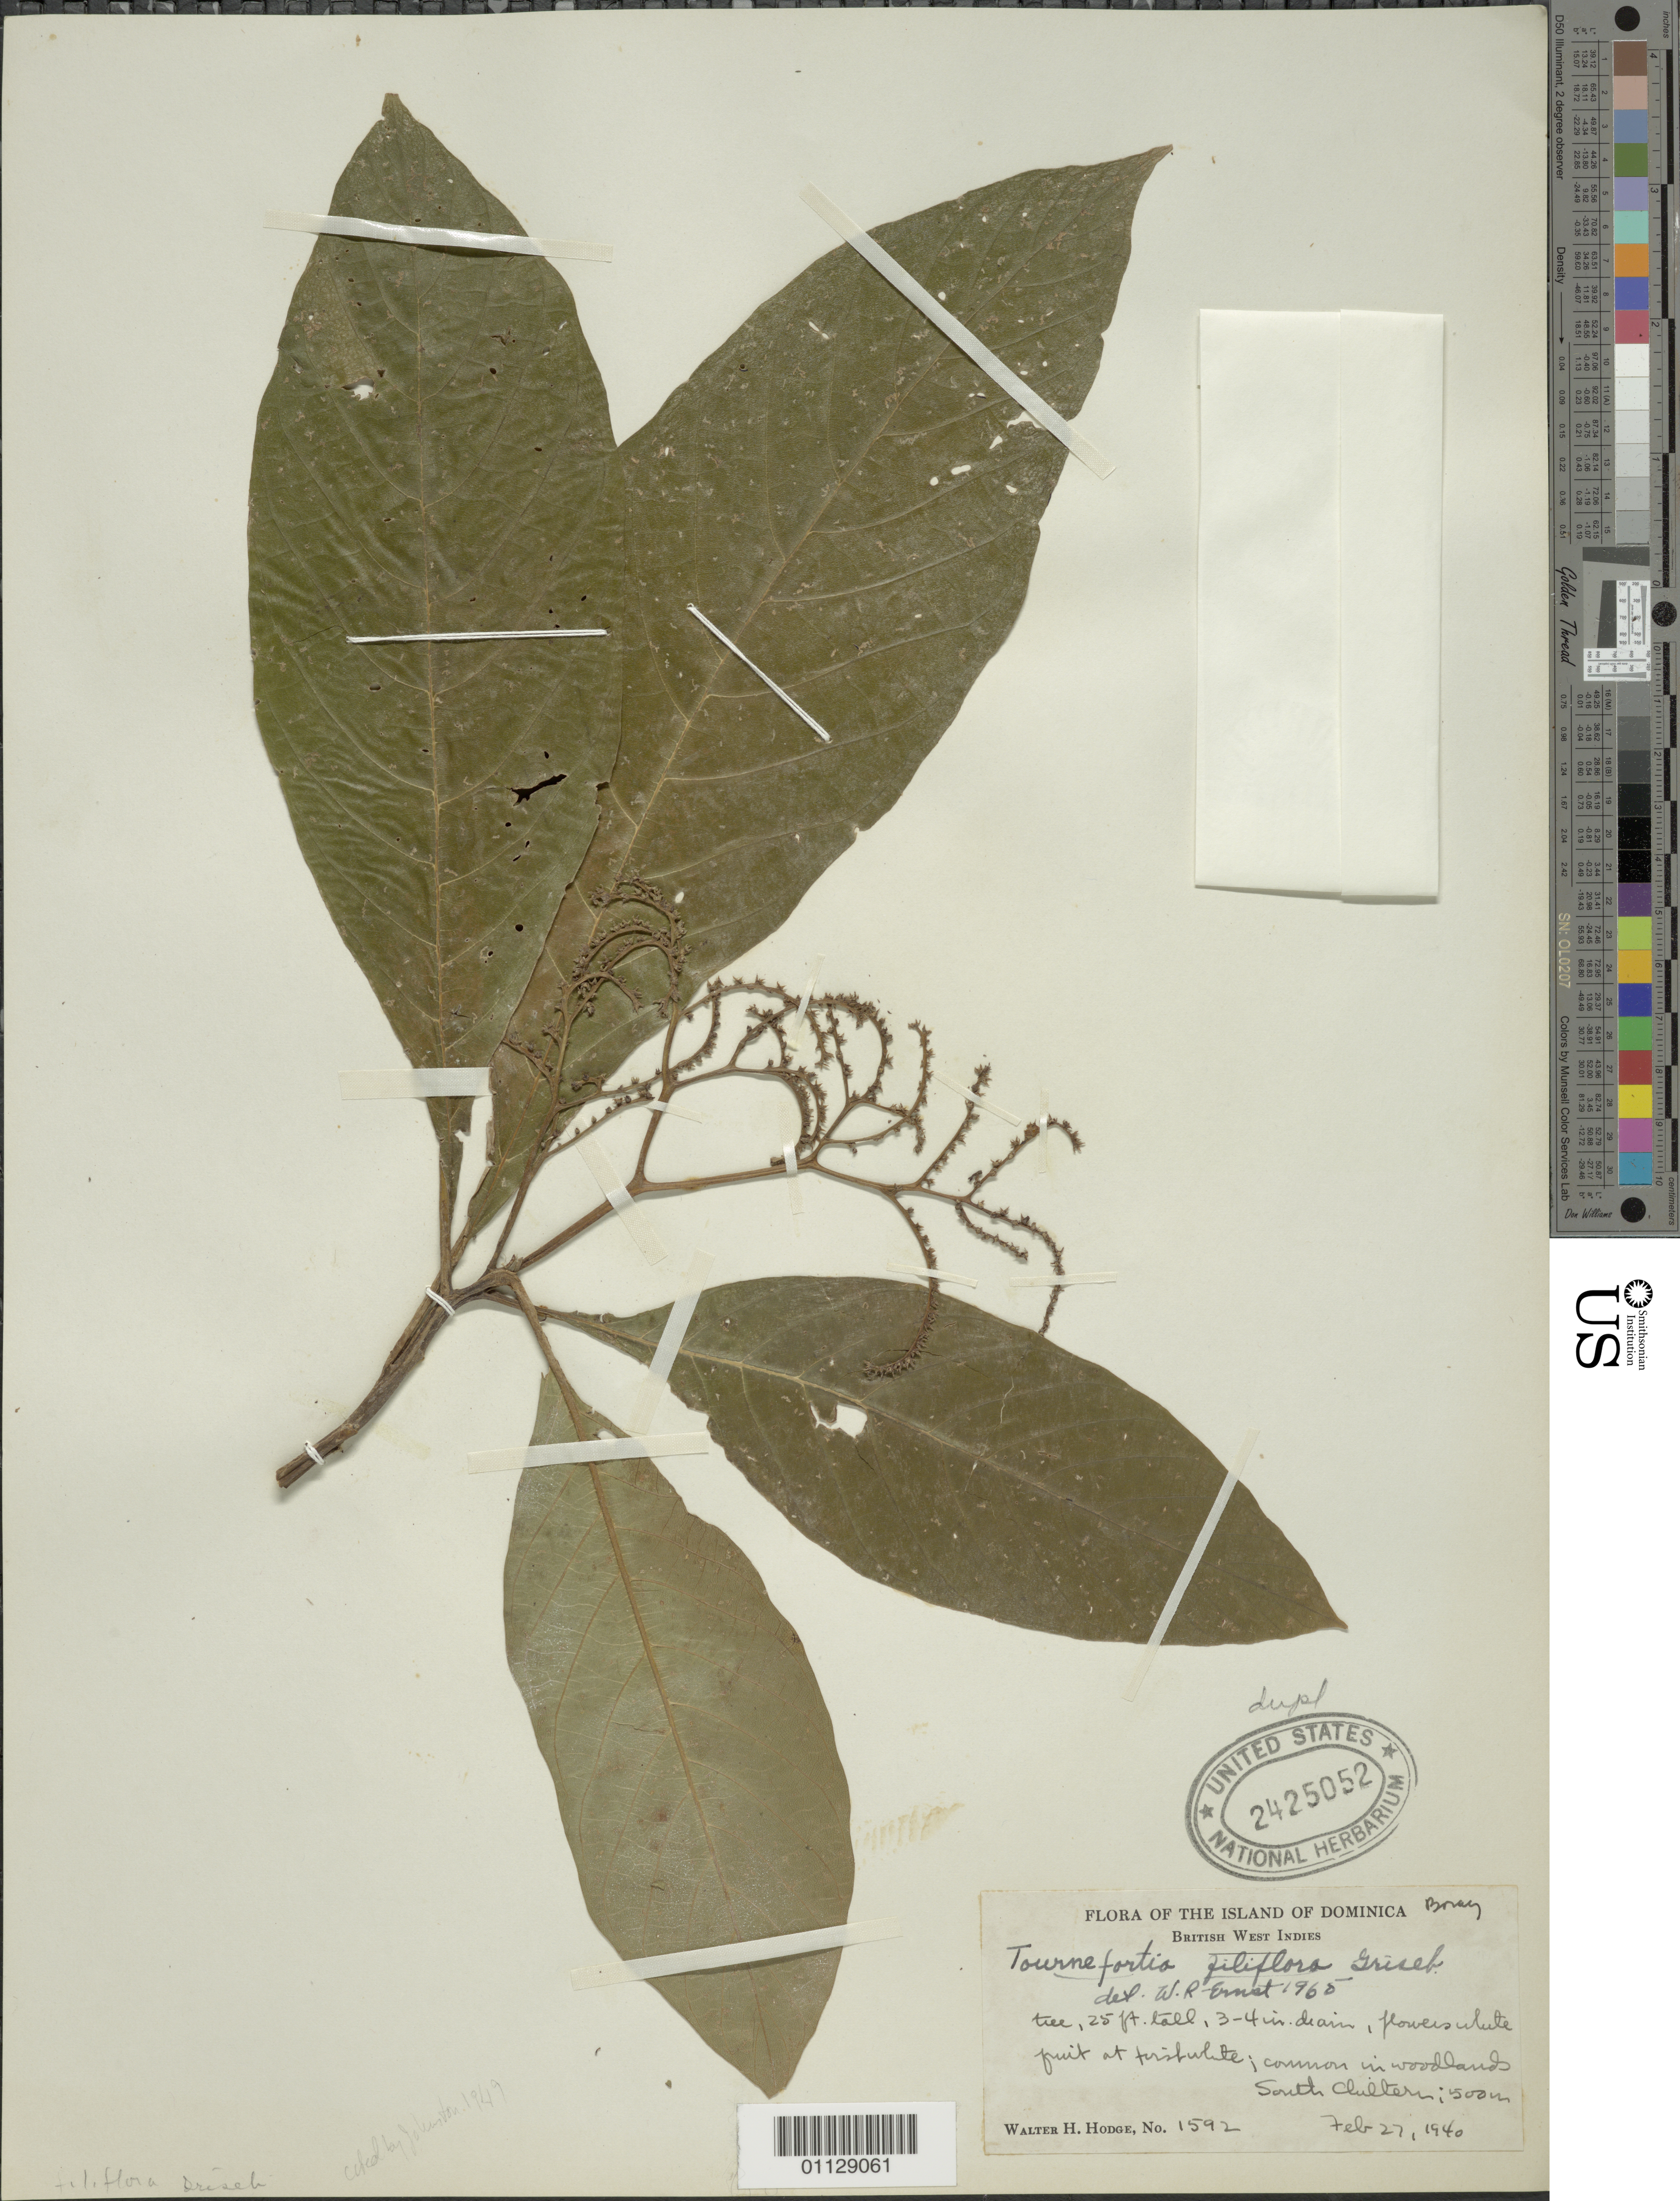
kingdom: Plantae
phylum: Tracheophyta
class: Magnoliopsida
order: Boraginales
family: Heliotropiaceae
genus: Tournefortia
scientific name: Tournefortia filiflora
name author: Griseb.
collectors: W. Hodge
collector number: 1592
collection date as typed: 27 Feb 1946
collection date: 1946-02-27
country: Dominica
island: Dominica I.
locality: Common in woodlands, South Clubtern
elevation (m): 500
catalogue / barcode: US 2425052